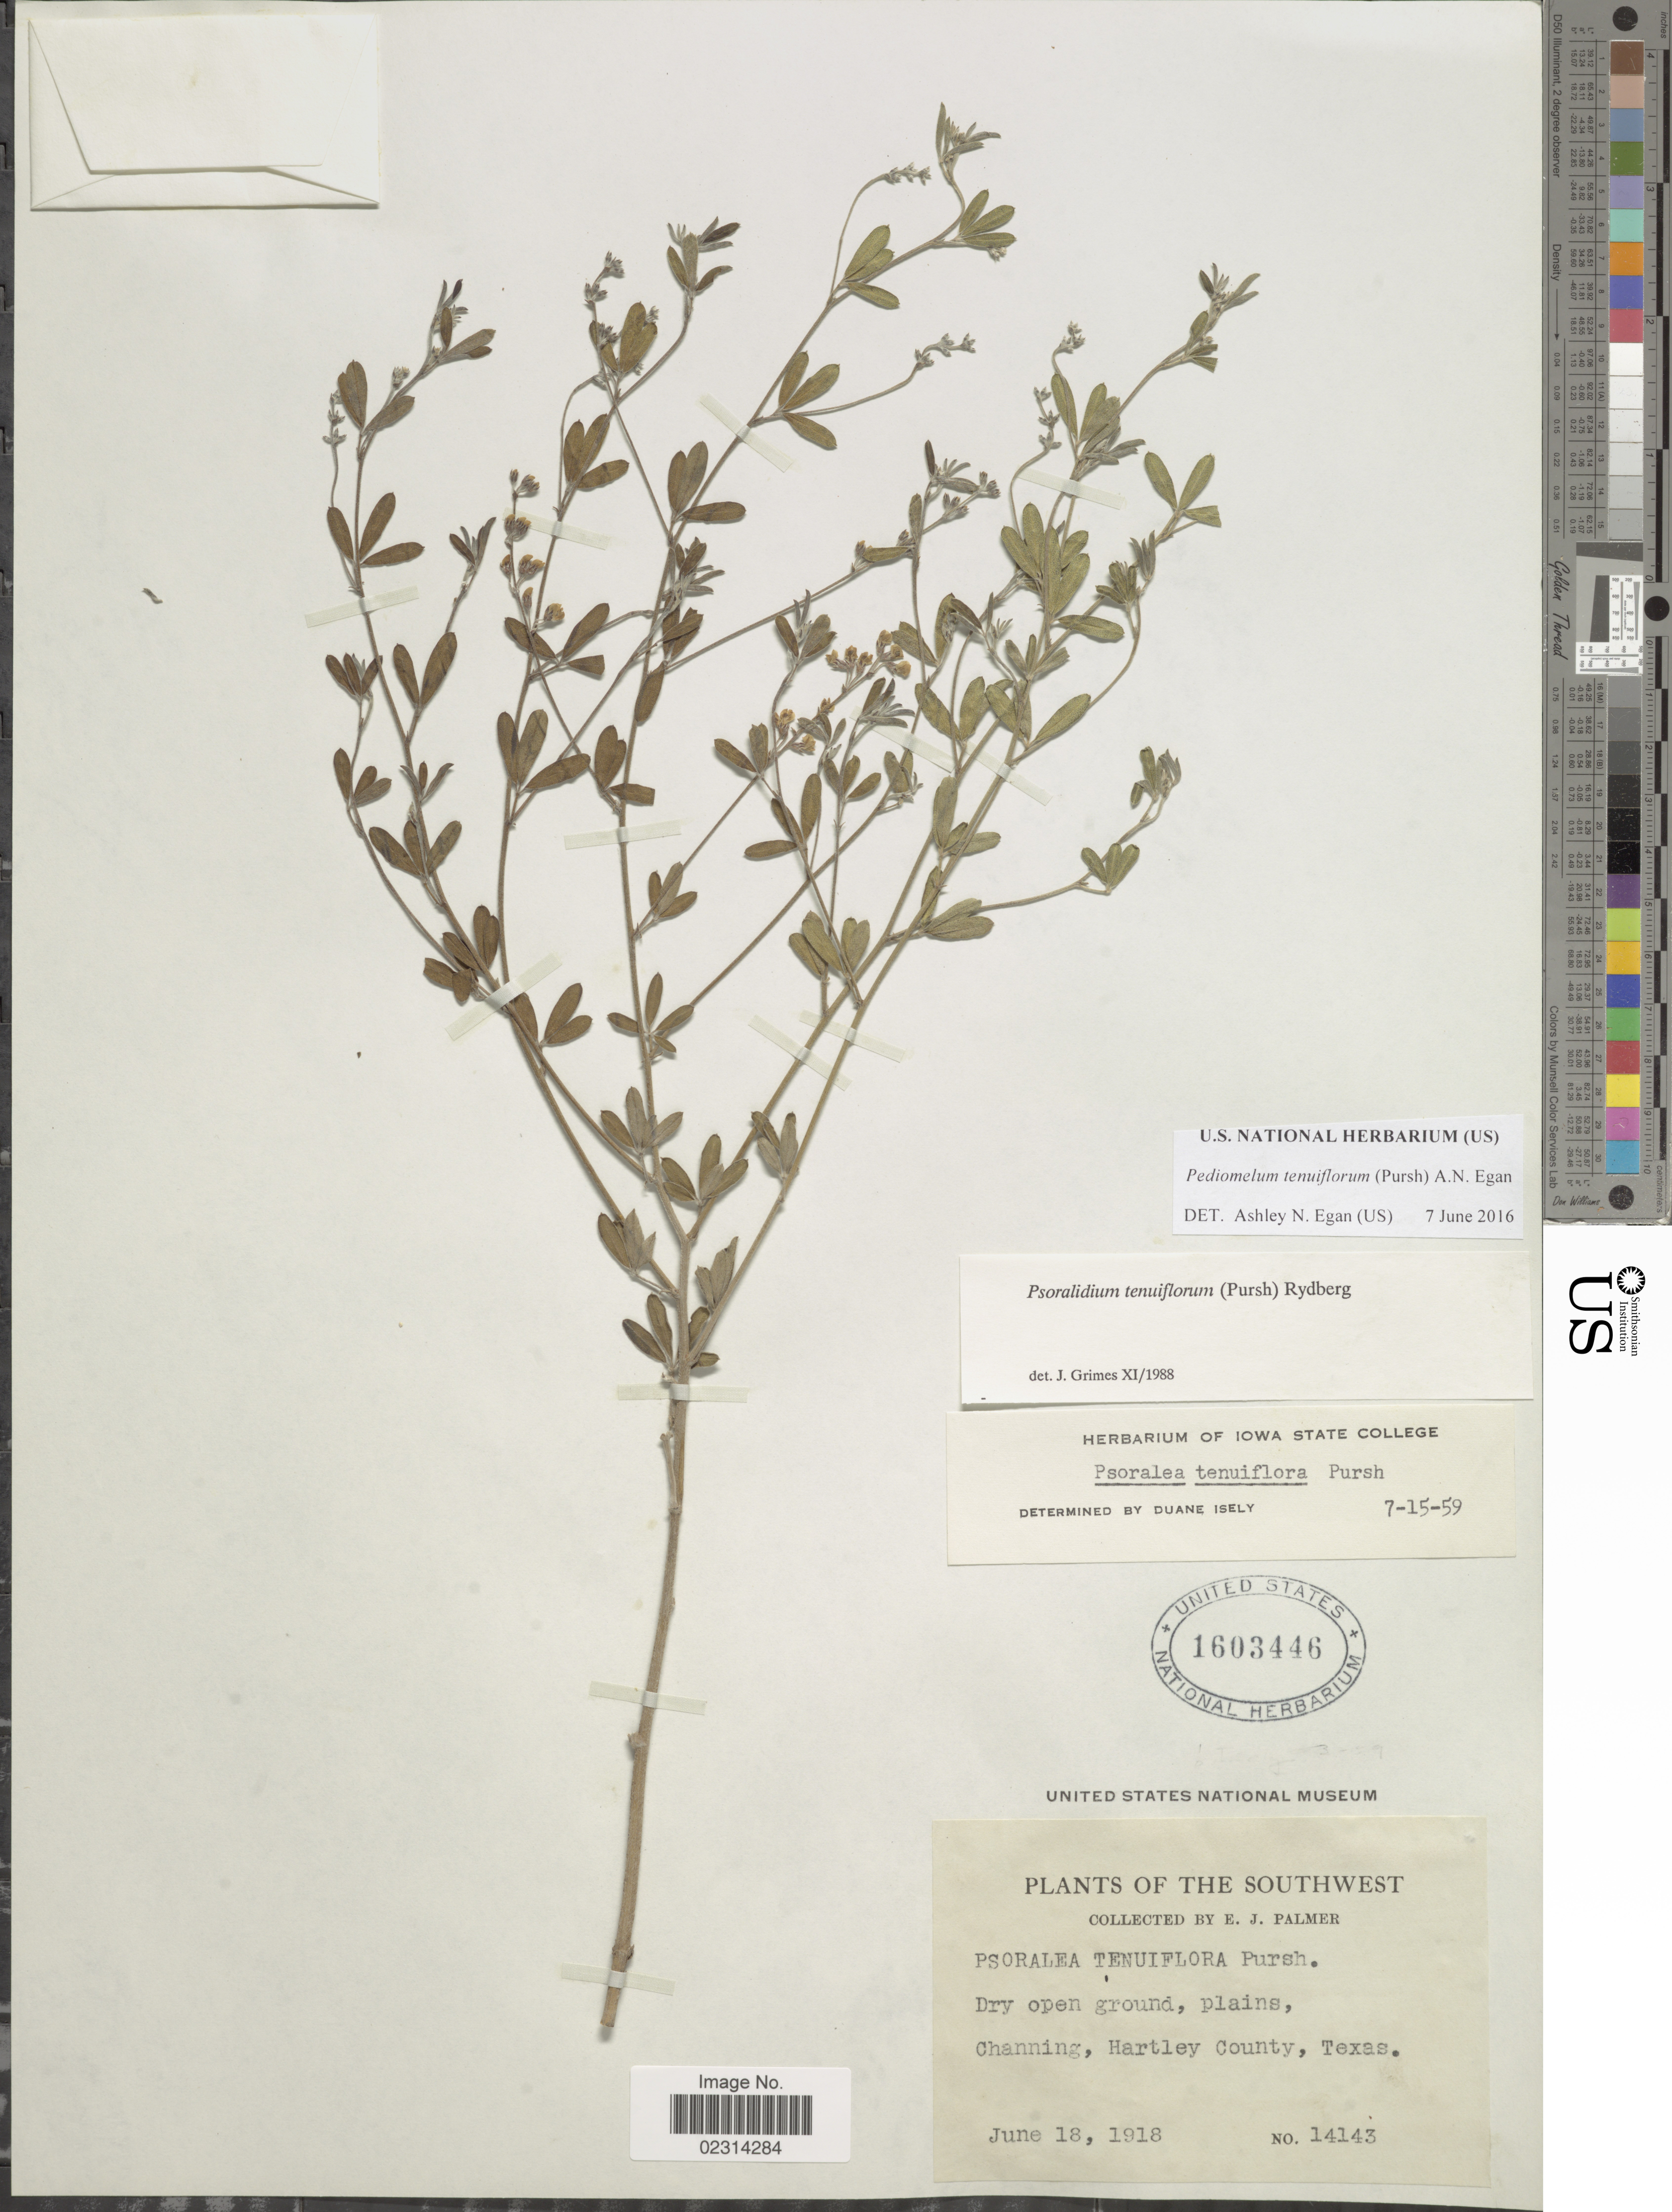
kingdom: Plantae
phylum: Tracheophyta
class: Magnoliopsida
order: Fabales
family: Fabaceae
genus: Psoralidium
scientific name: Psoralidium tenuiflorum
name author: (Pursh) Rydb.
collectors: E. J. Palmer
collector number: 14143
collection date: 1918-06-18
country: United States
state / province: Texas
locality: Southwest. Channing, Hartley County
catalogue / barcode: US 1603446